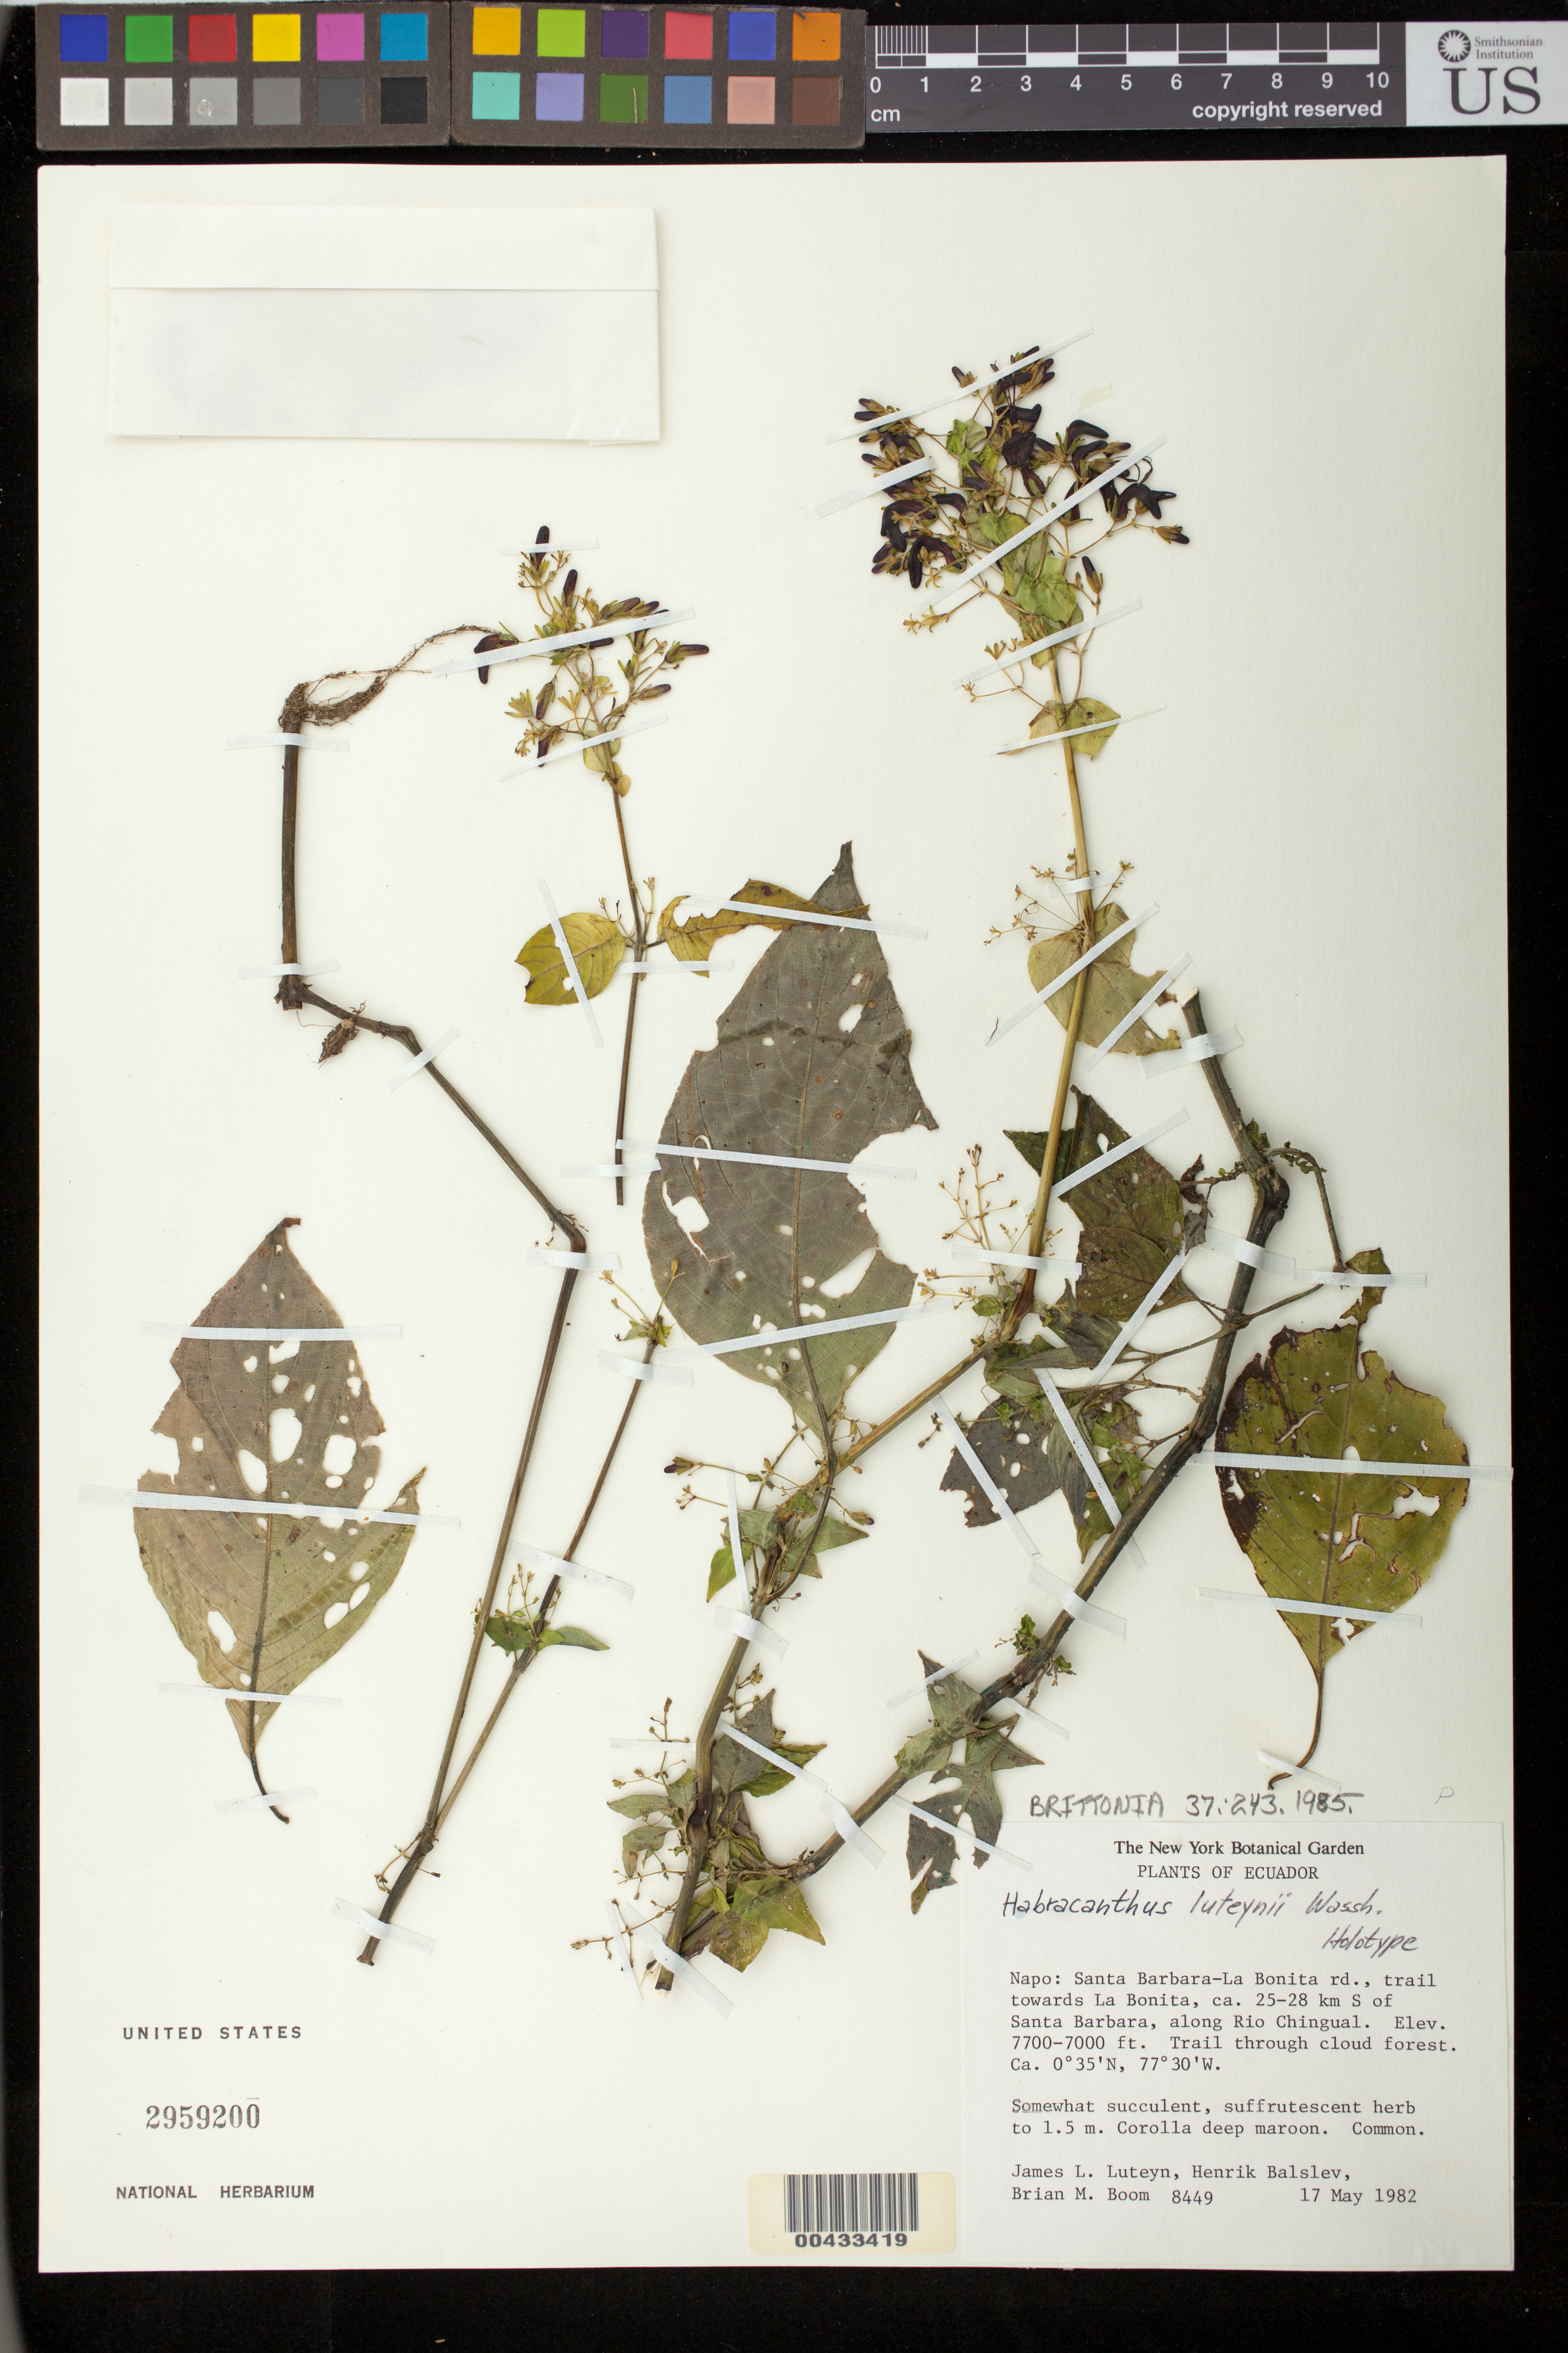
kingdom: Plantae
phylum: Tracheophyta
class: Magnoliopsida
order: Lamiales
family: Acanthaceae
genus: Habracanthus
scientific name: Habracanthus luteynii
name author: Wassh.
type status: Holotype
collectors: J. L. Luteyn, H. Balslev & B. M. Boom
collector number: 8449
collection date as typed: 17 May 1982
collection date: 1982-05-17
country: Ecuador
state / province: Napo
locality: Santa Barbara - La Bonita road, Trail towards La Bonita, ca. 25-28 km S of Santa Barbara, along Rio Chikngual.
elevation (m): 2134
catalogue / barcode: US 2959200